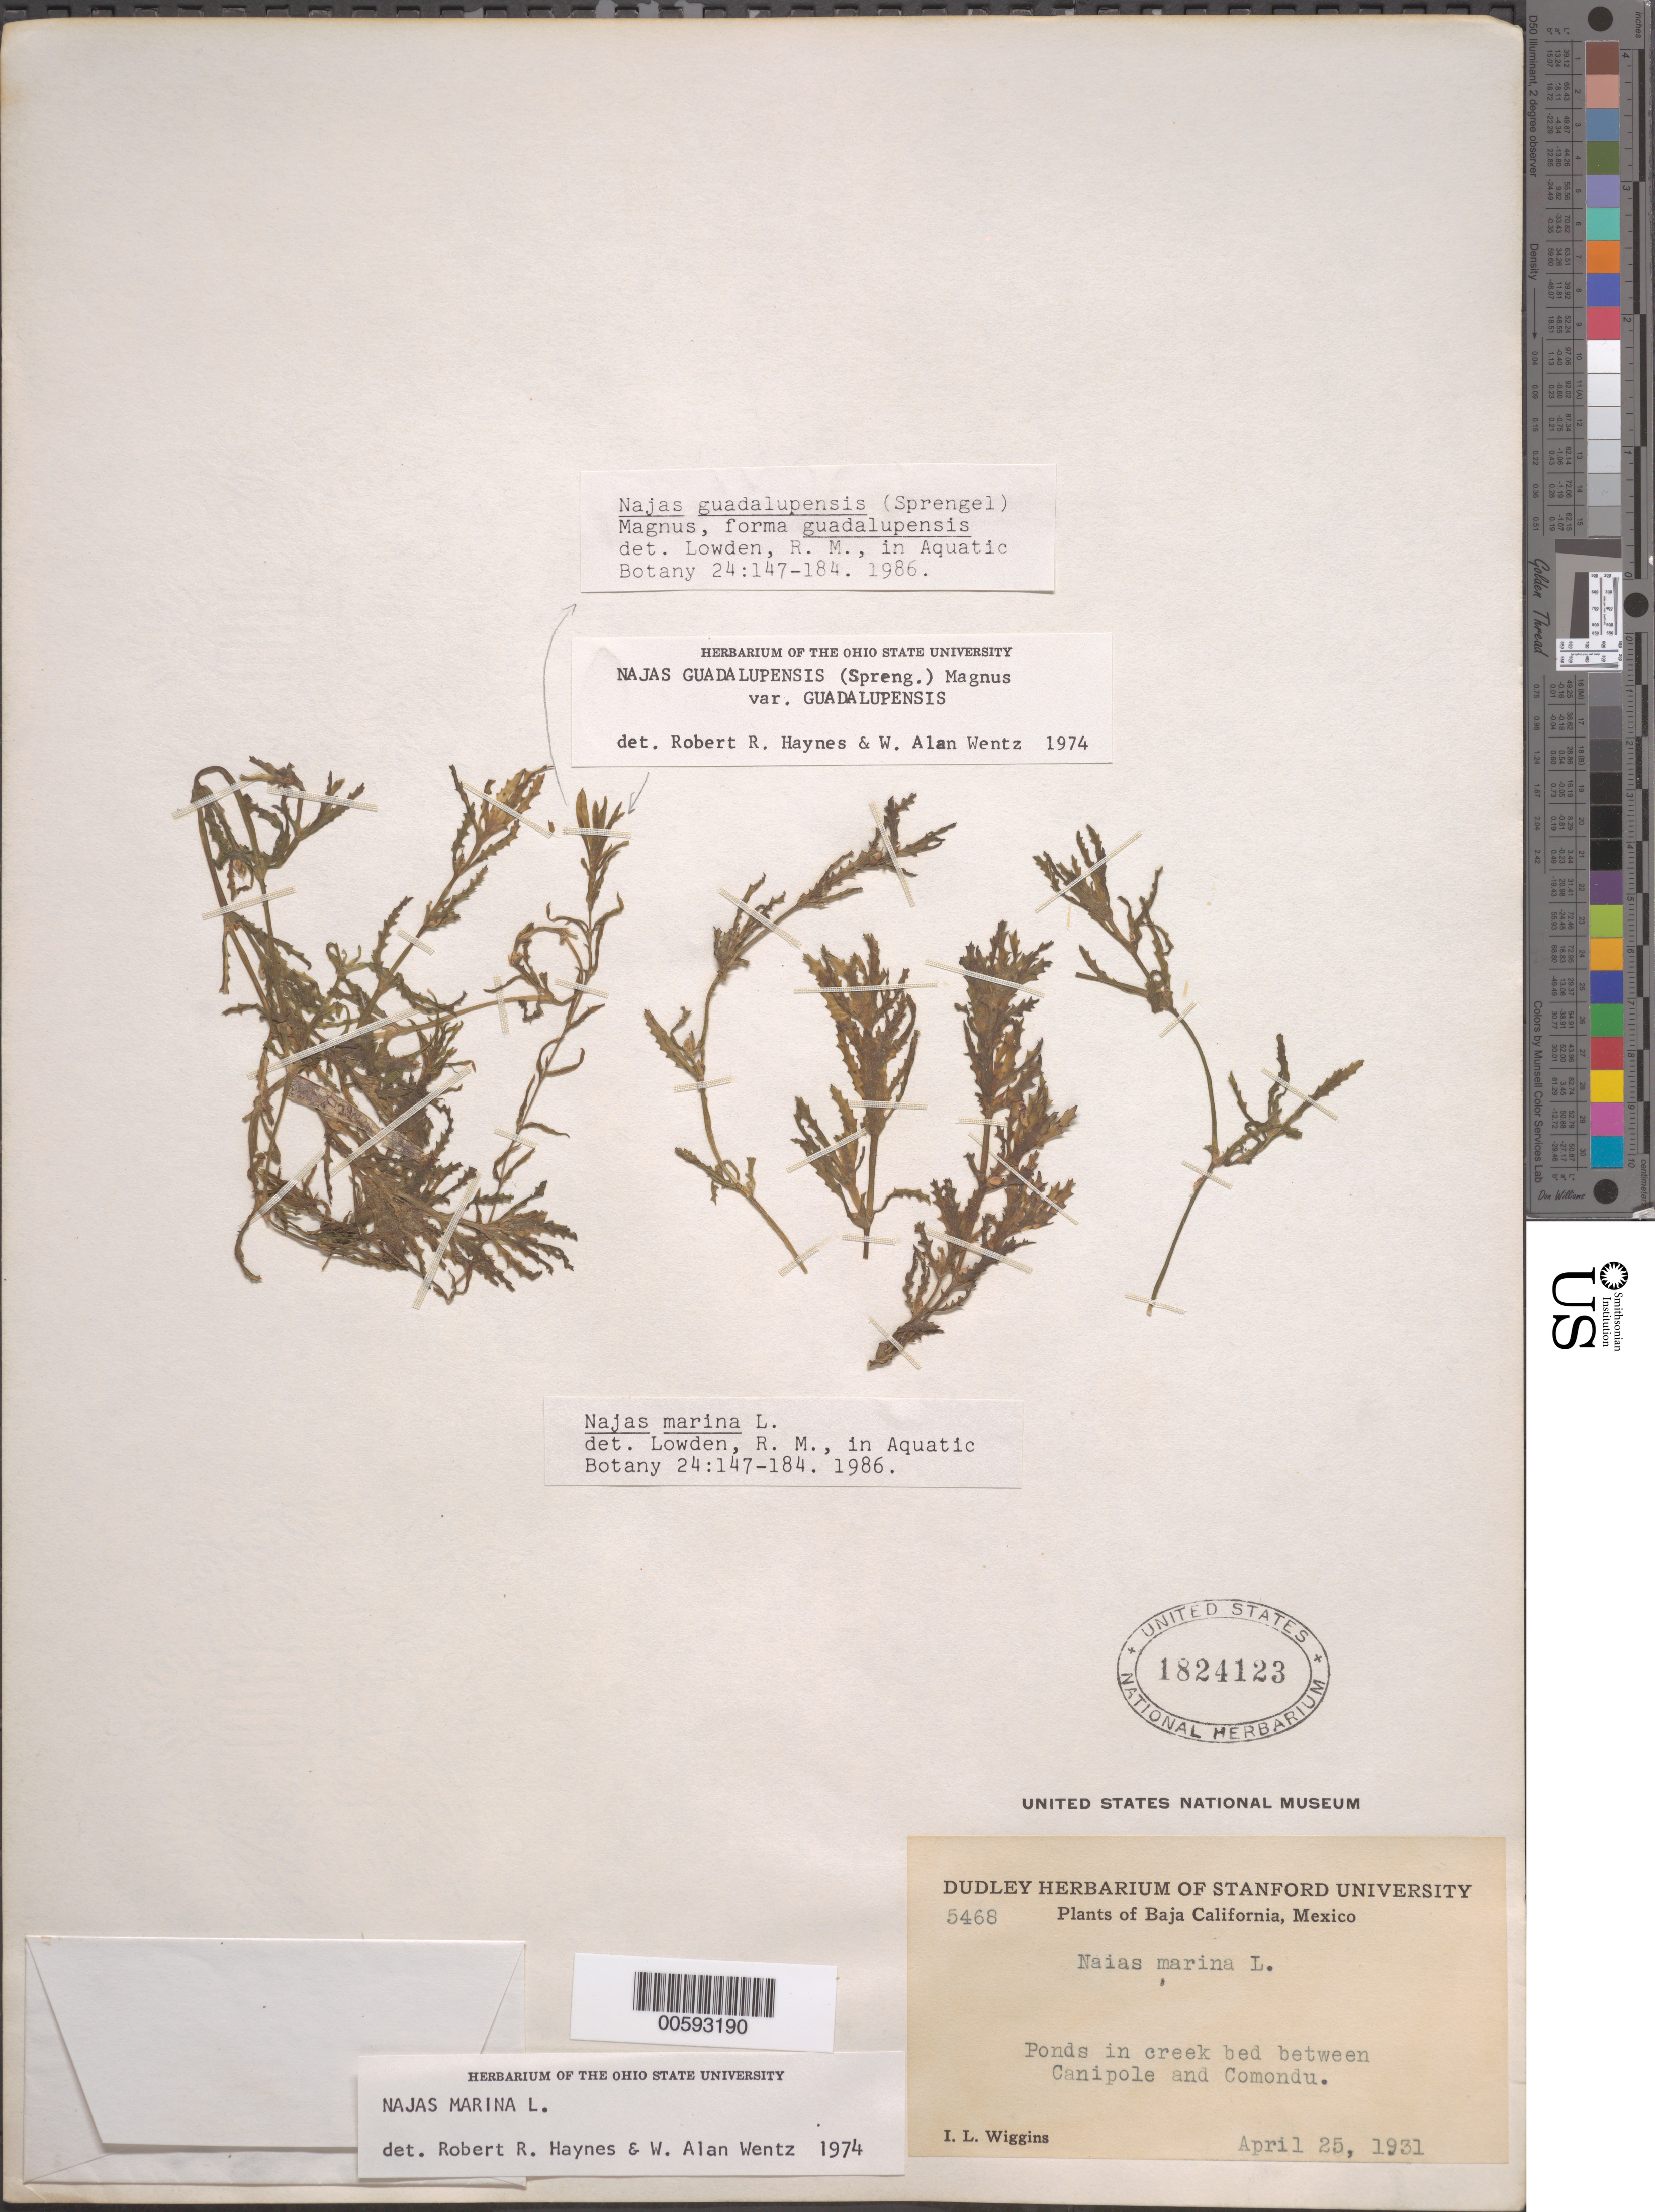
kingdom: Plantae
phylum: Tracheophyta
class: Liliopsida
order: Alismatales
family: Hydrocharitaceae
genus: Najas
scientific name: Najas guadalupensis var. guadalupensis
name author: (Spreng.) Magnus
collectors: I. L. Wiggins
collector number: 5468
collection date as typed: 25 Apr 1931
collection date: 1931-04-25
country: Mexico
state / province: Baja California Sur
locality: Between Canipole and Comondu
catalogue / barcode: US 1824123